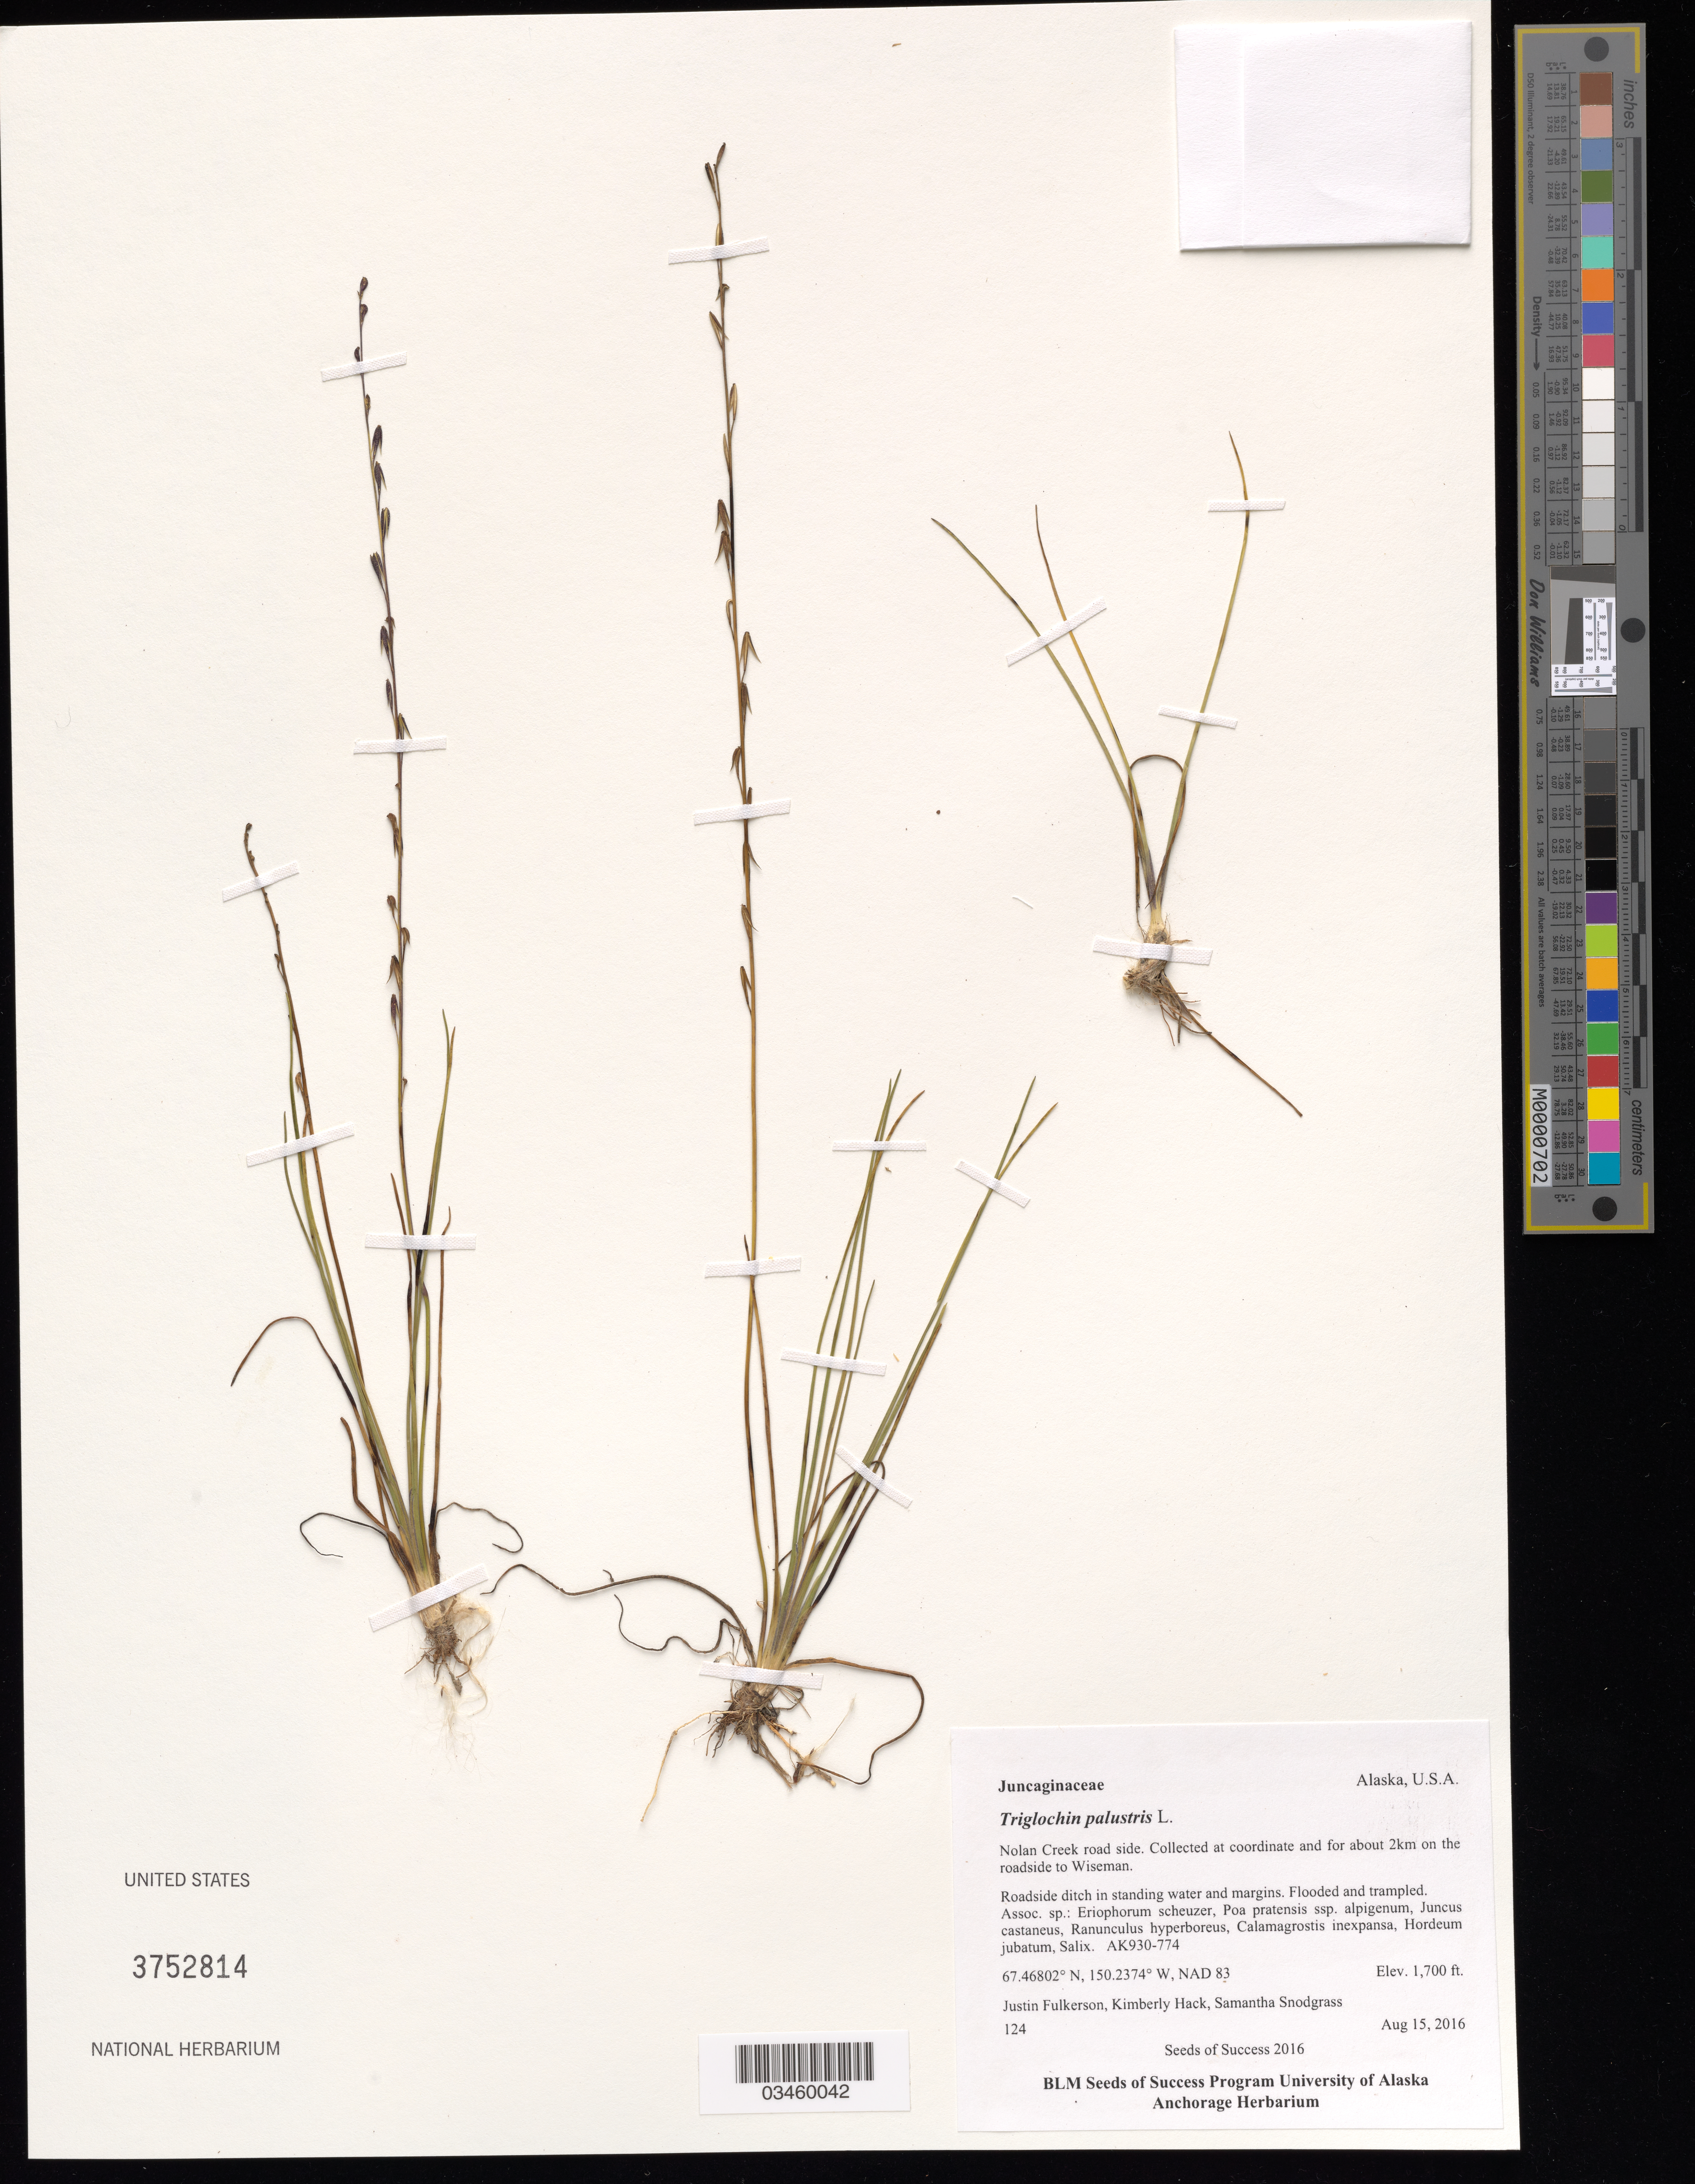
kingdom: Plantae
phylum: Tracheophyta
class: Liliopsida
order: Alismatales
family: Juncaginaceae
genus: Triglochin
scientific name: Triglochin palustris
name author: L.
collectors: J. Fulkerson, K. Hack & S. Snodgrass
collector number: AK930-774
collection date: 2016-08-15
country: United States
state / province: Alaska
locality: Nolan Creek, 2 km on the roadside to Wiseman.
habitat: Roadside ditch in standing water and margins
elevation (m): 518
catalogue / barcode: US 3752814